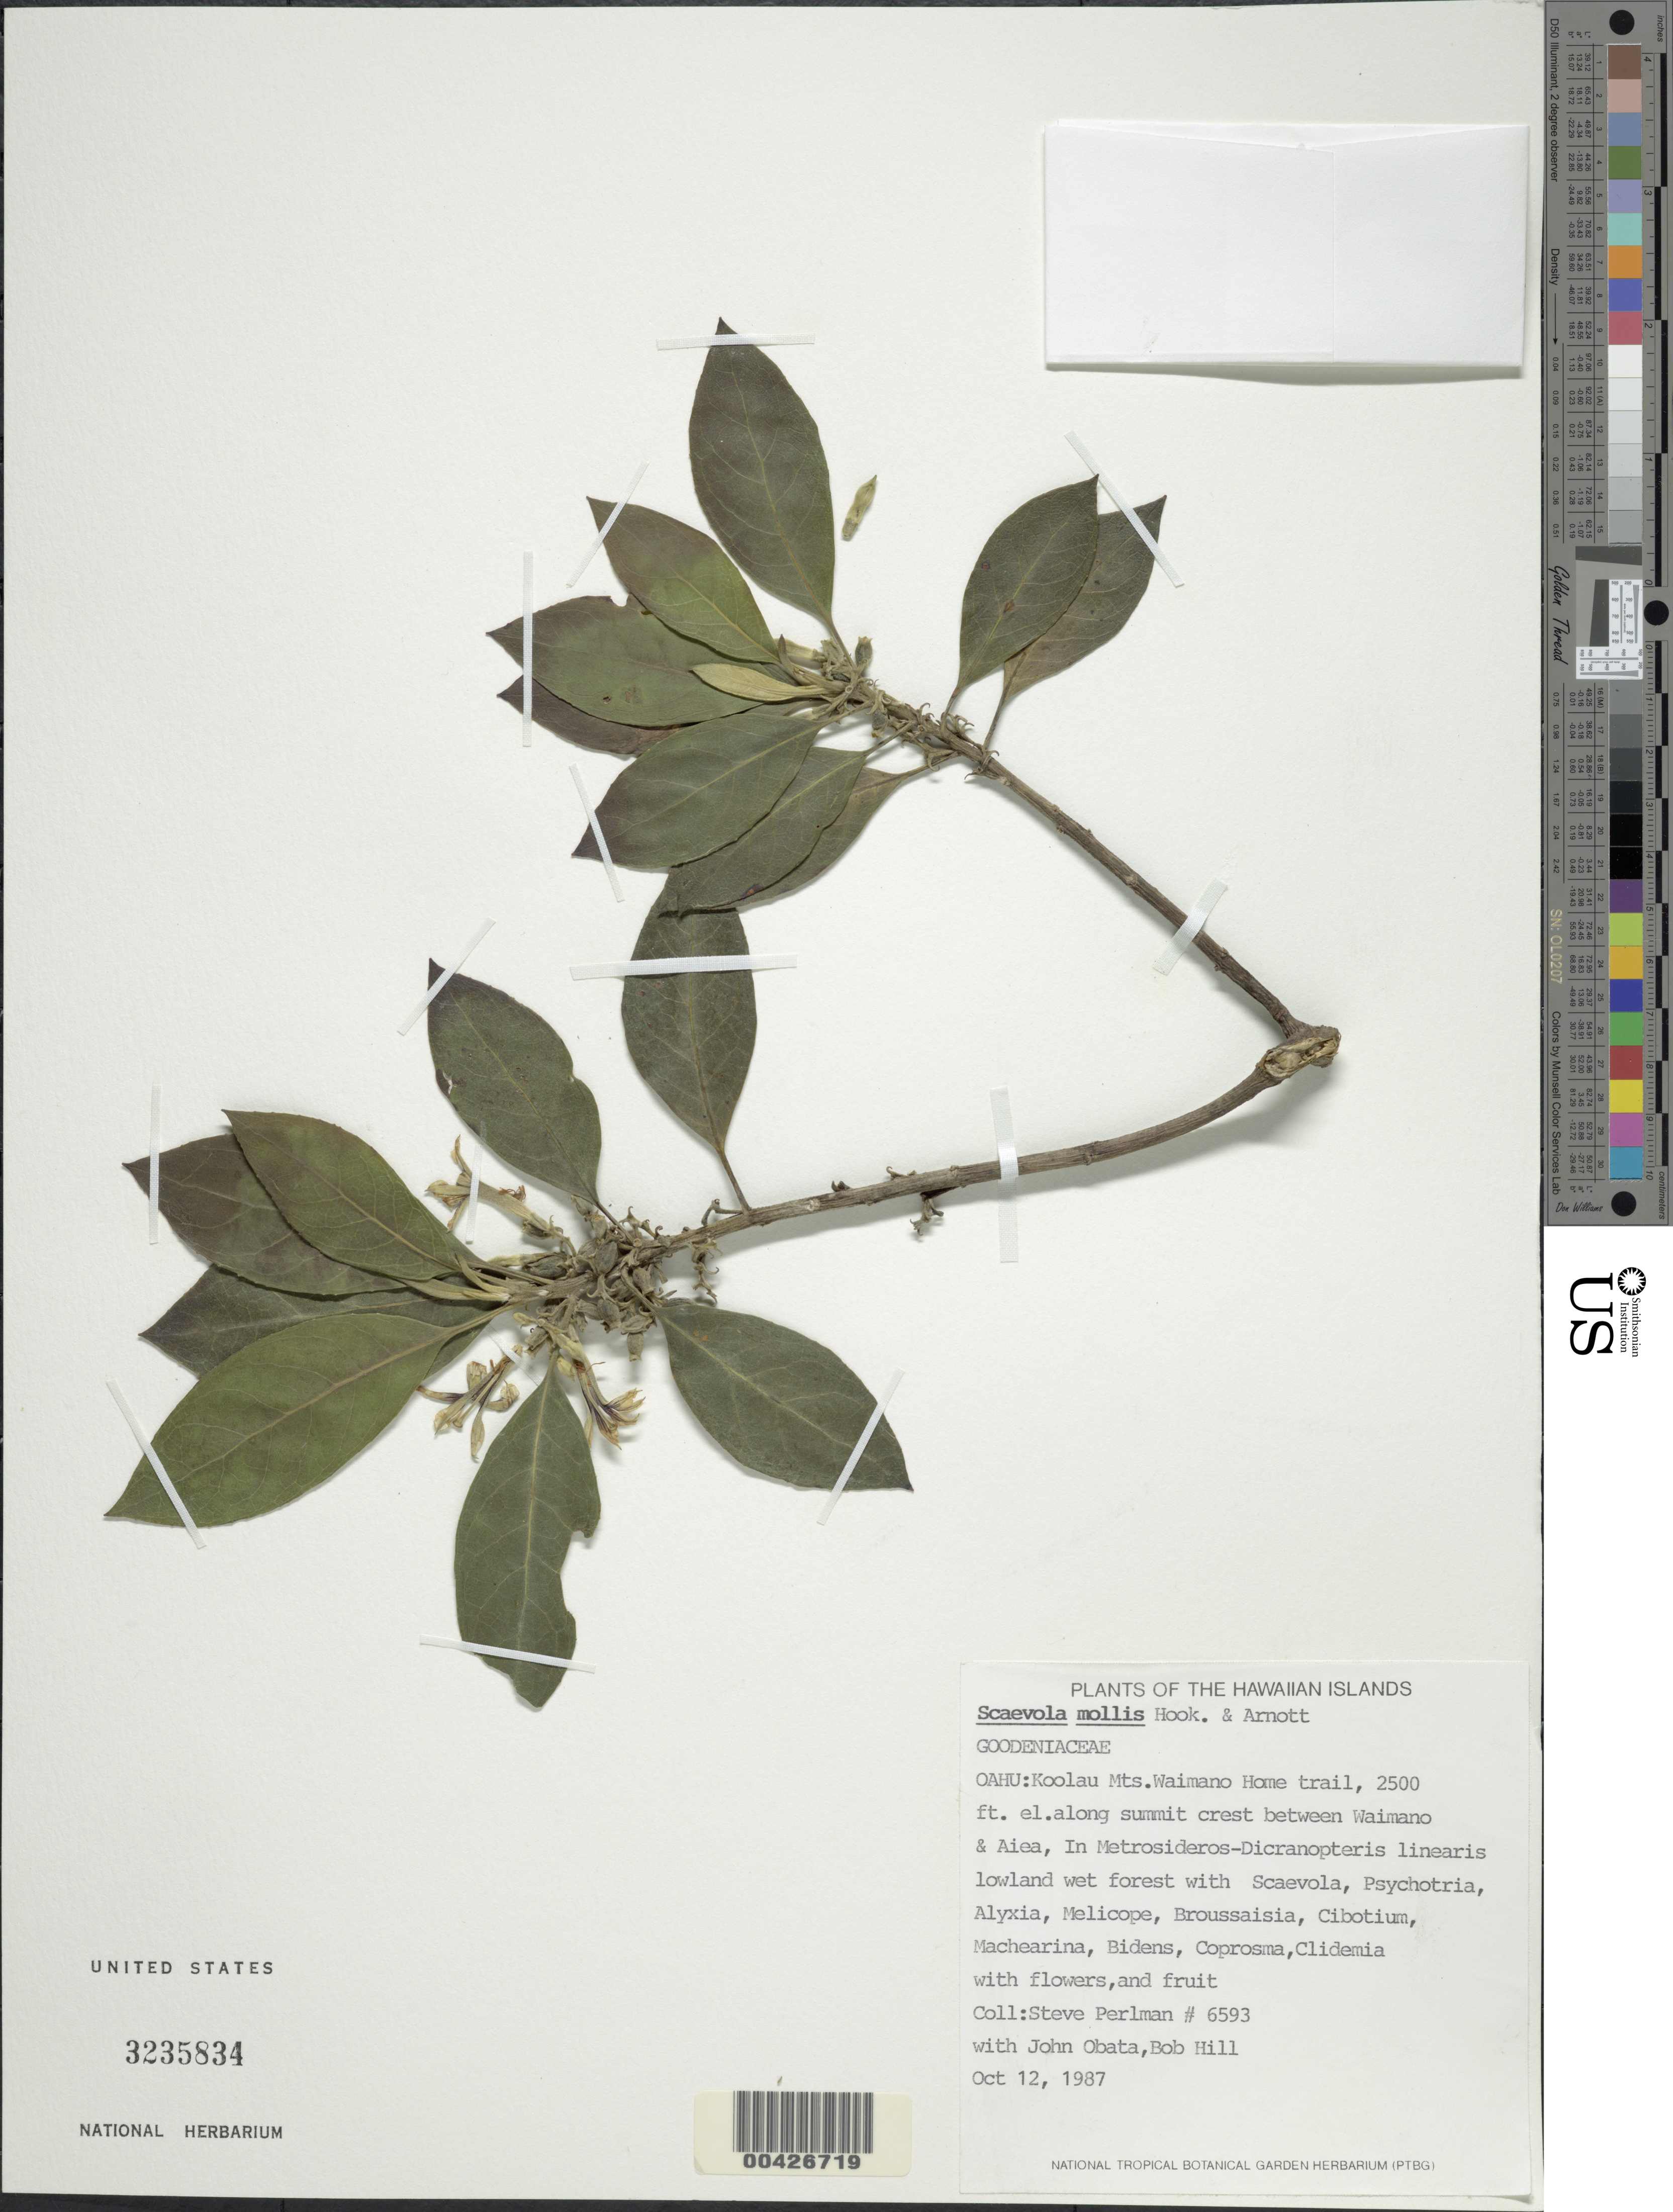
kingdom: Plantae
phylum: Tracheophyta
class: Magnoliopsida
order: Asterales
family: Goodeniaceae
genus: Scaevola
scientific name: Scaevola mollis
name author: Hook. & Arn.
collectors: S. Perlman, J. Obata & B. Hill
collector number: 6593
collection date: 1987-10-12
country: United States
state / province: Hawaii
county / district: Honolulu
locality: Hawaiian Islands. Oahu: Koolau Mts. Waimano Home trail, along summit crest between Waimano & Aiea.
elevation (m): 762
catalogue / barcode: US 3235834